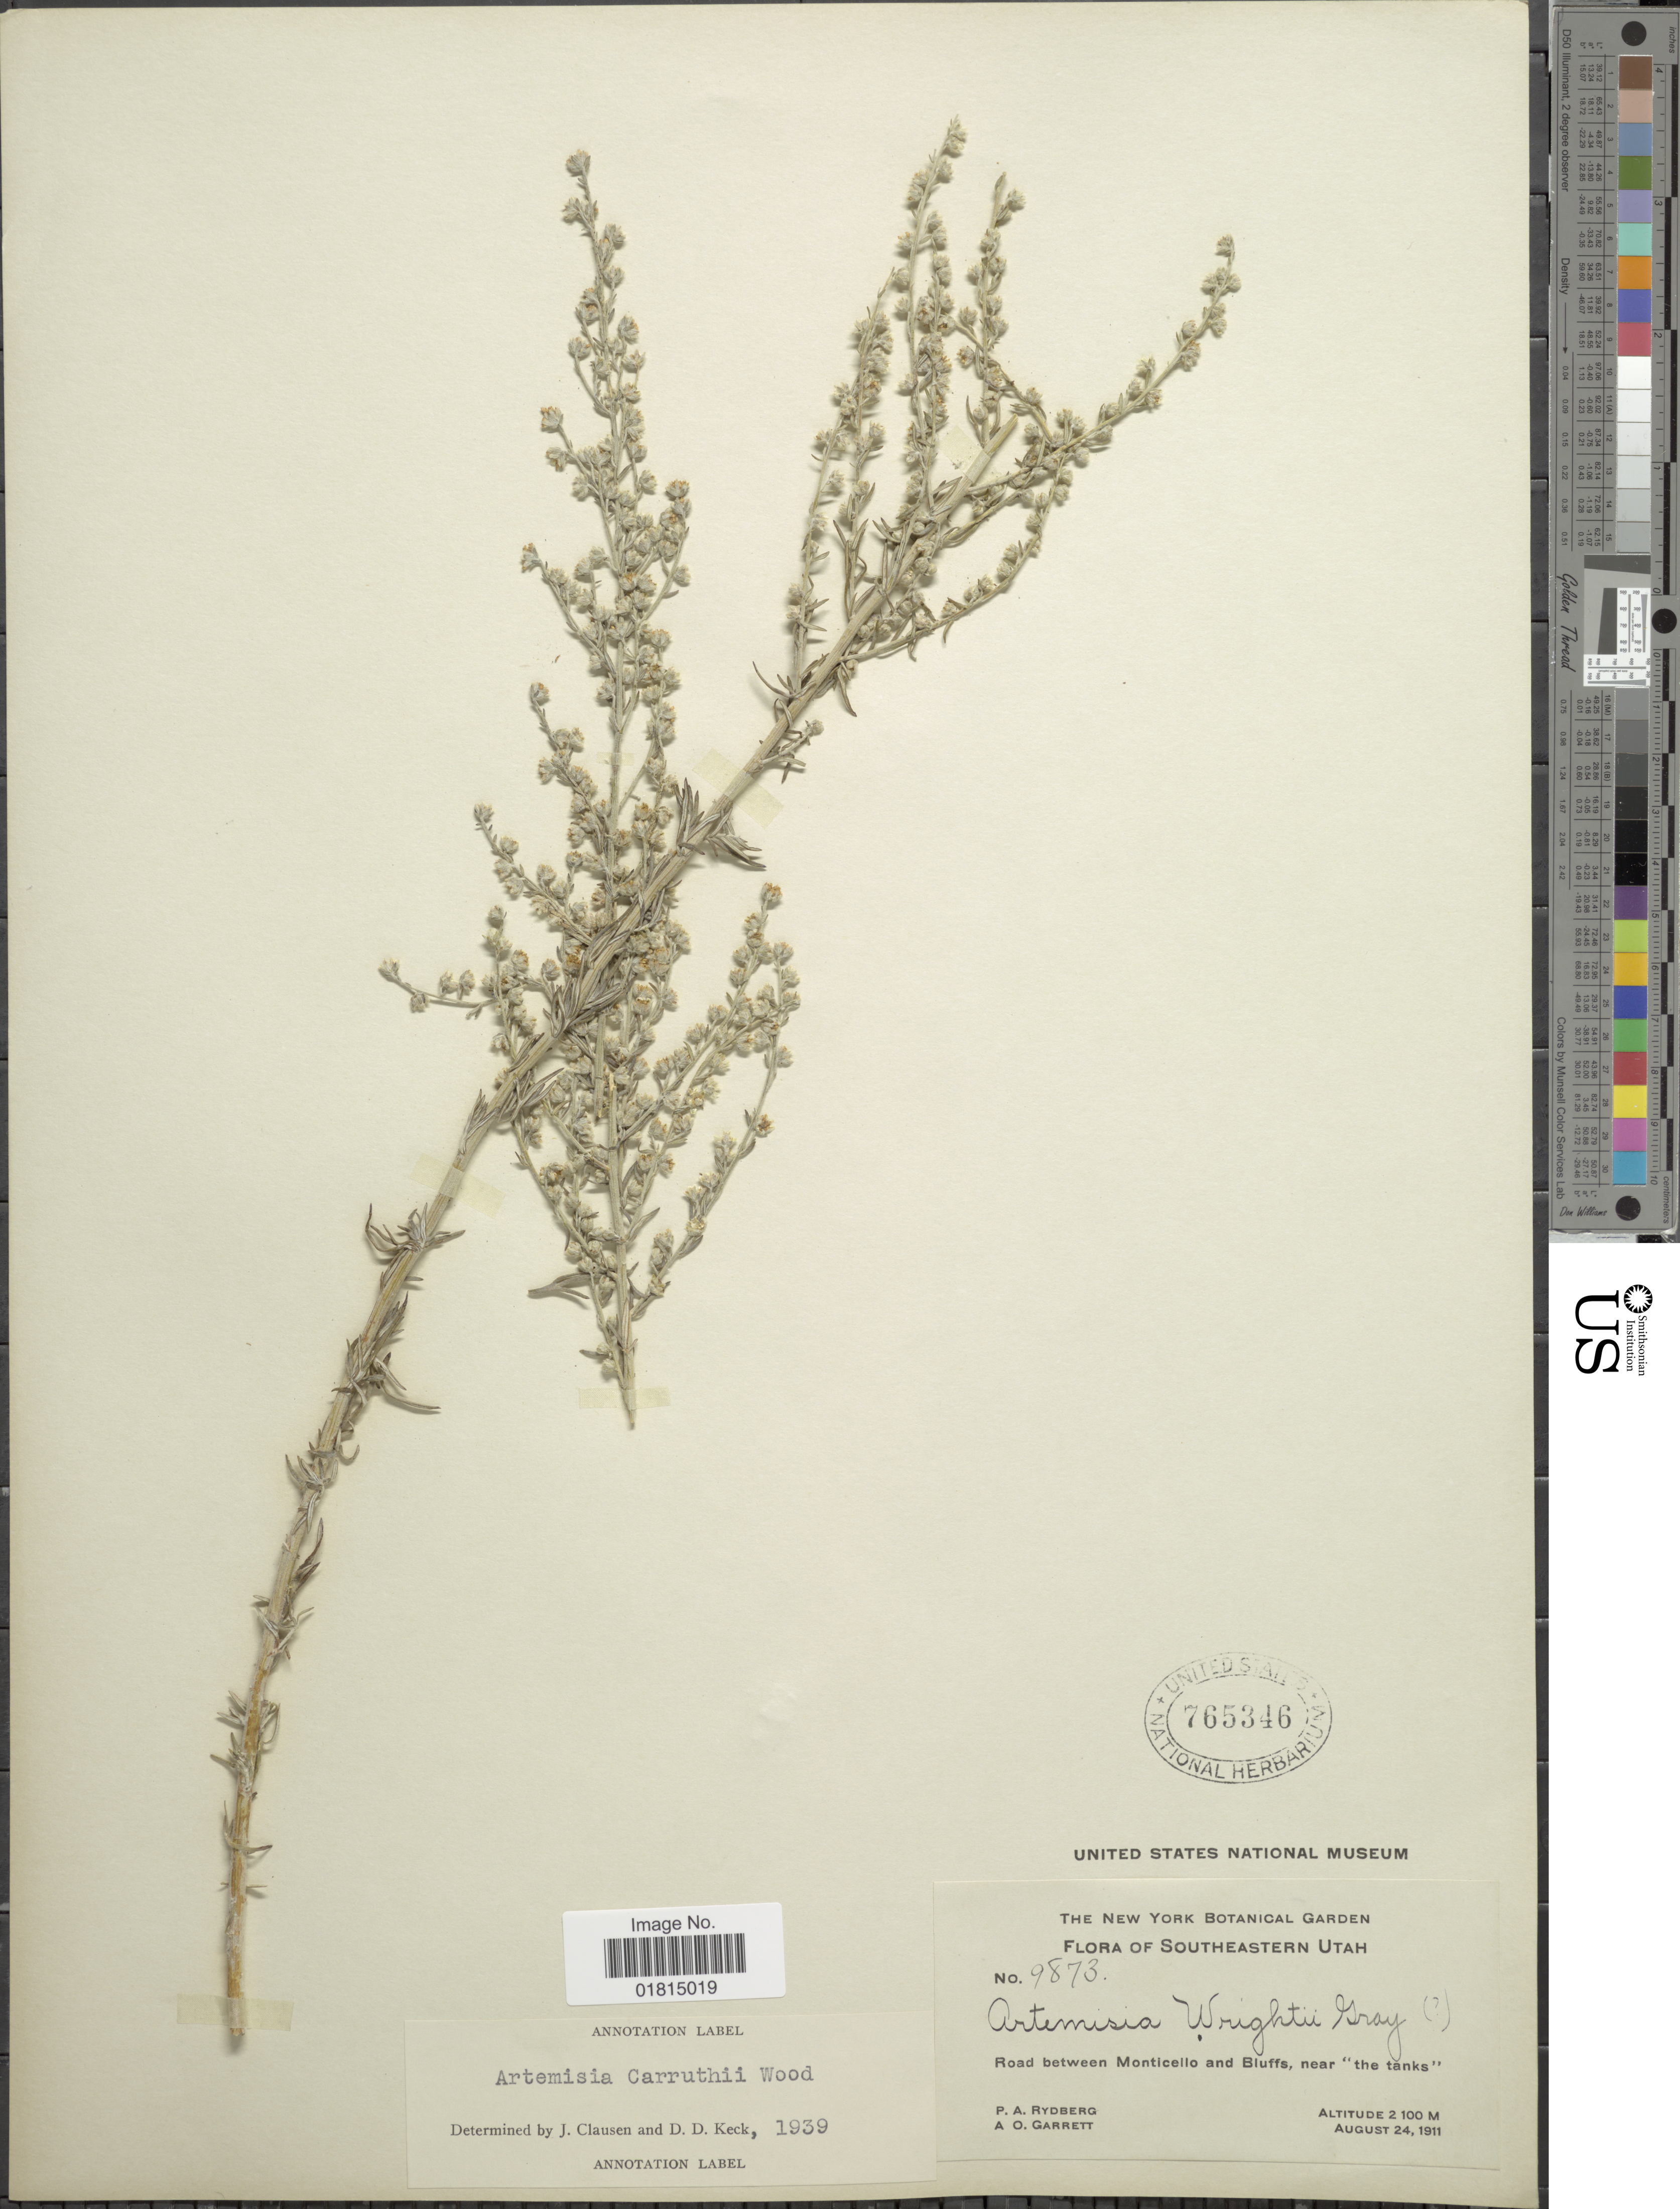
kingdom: Plantae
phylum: Tracheophyta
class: Magnoliopsida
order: Asterales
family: Asteraceae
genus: Artemisia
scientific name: Artemisia carruthii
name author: Alph. Wood ex Carruth.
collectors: P. A. Rydberg & A. O. Garrett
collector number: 9873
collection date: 1911-08-24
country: United States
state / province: Utah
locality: Southeastern Utah. Road between Monticello and Bluffs, near "the tanks"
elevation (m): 2100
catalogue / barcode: US 765346